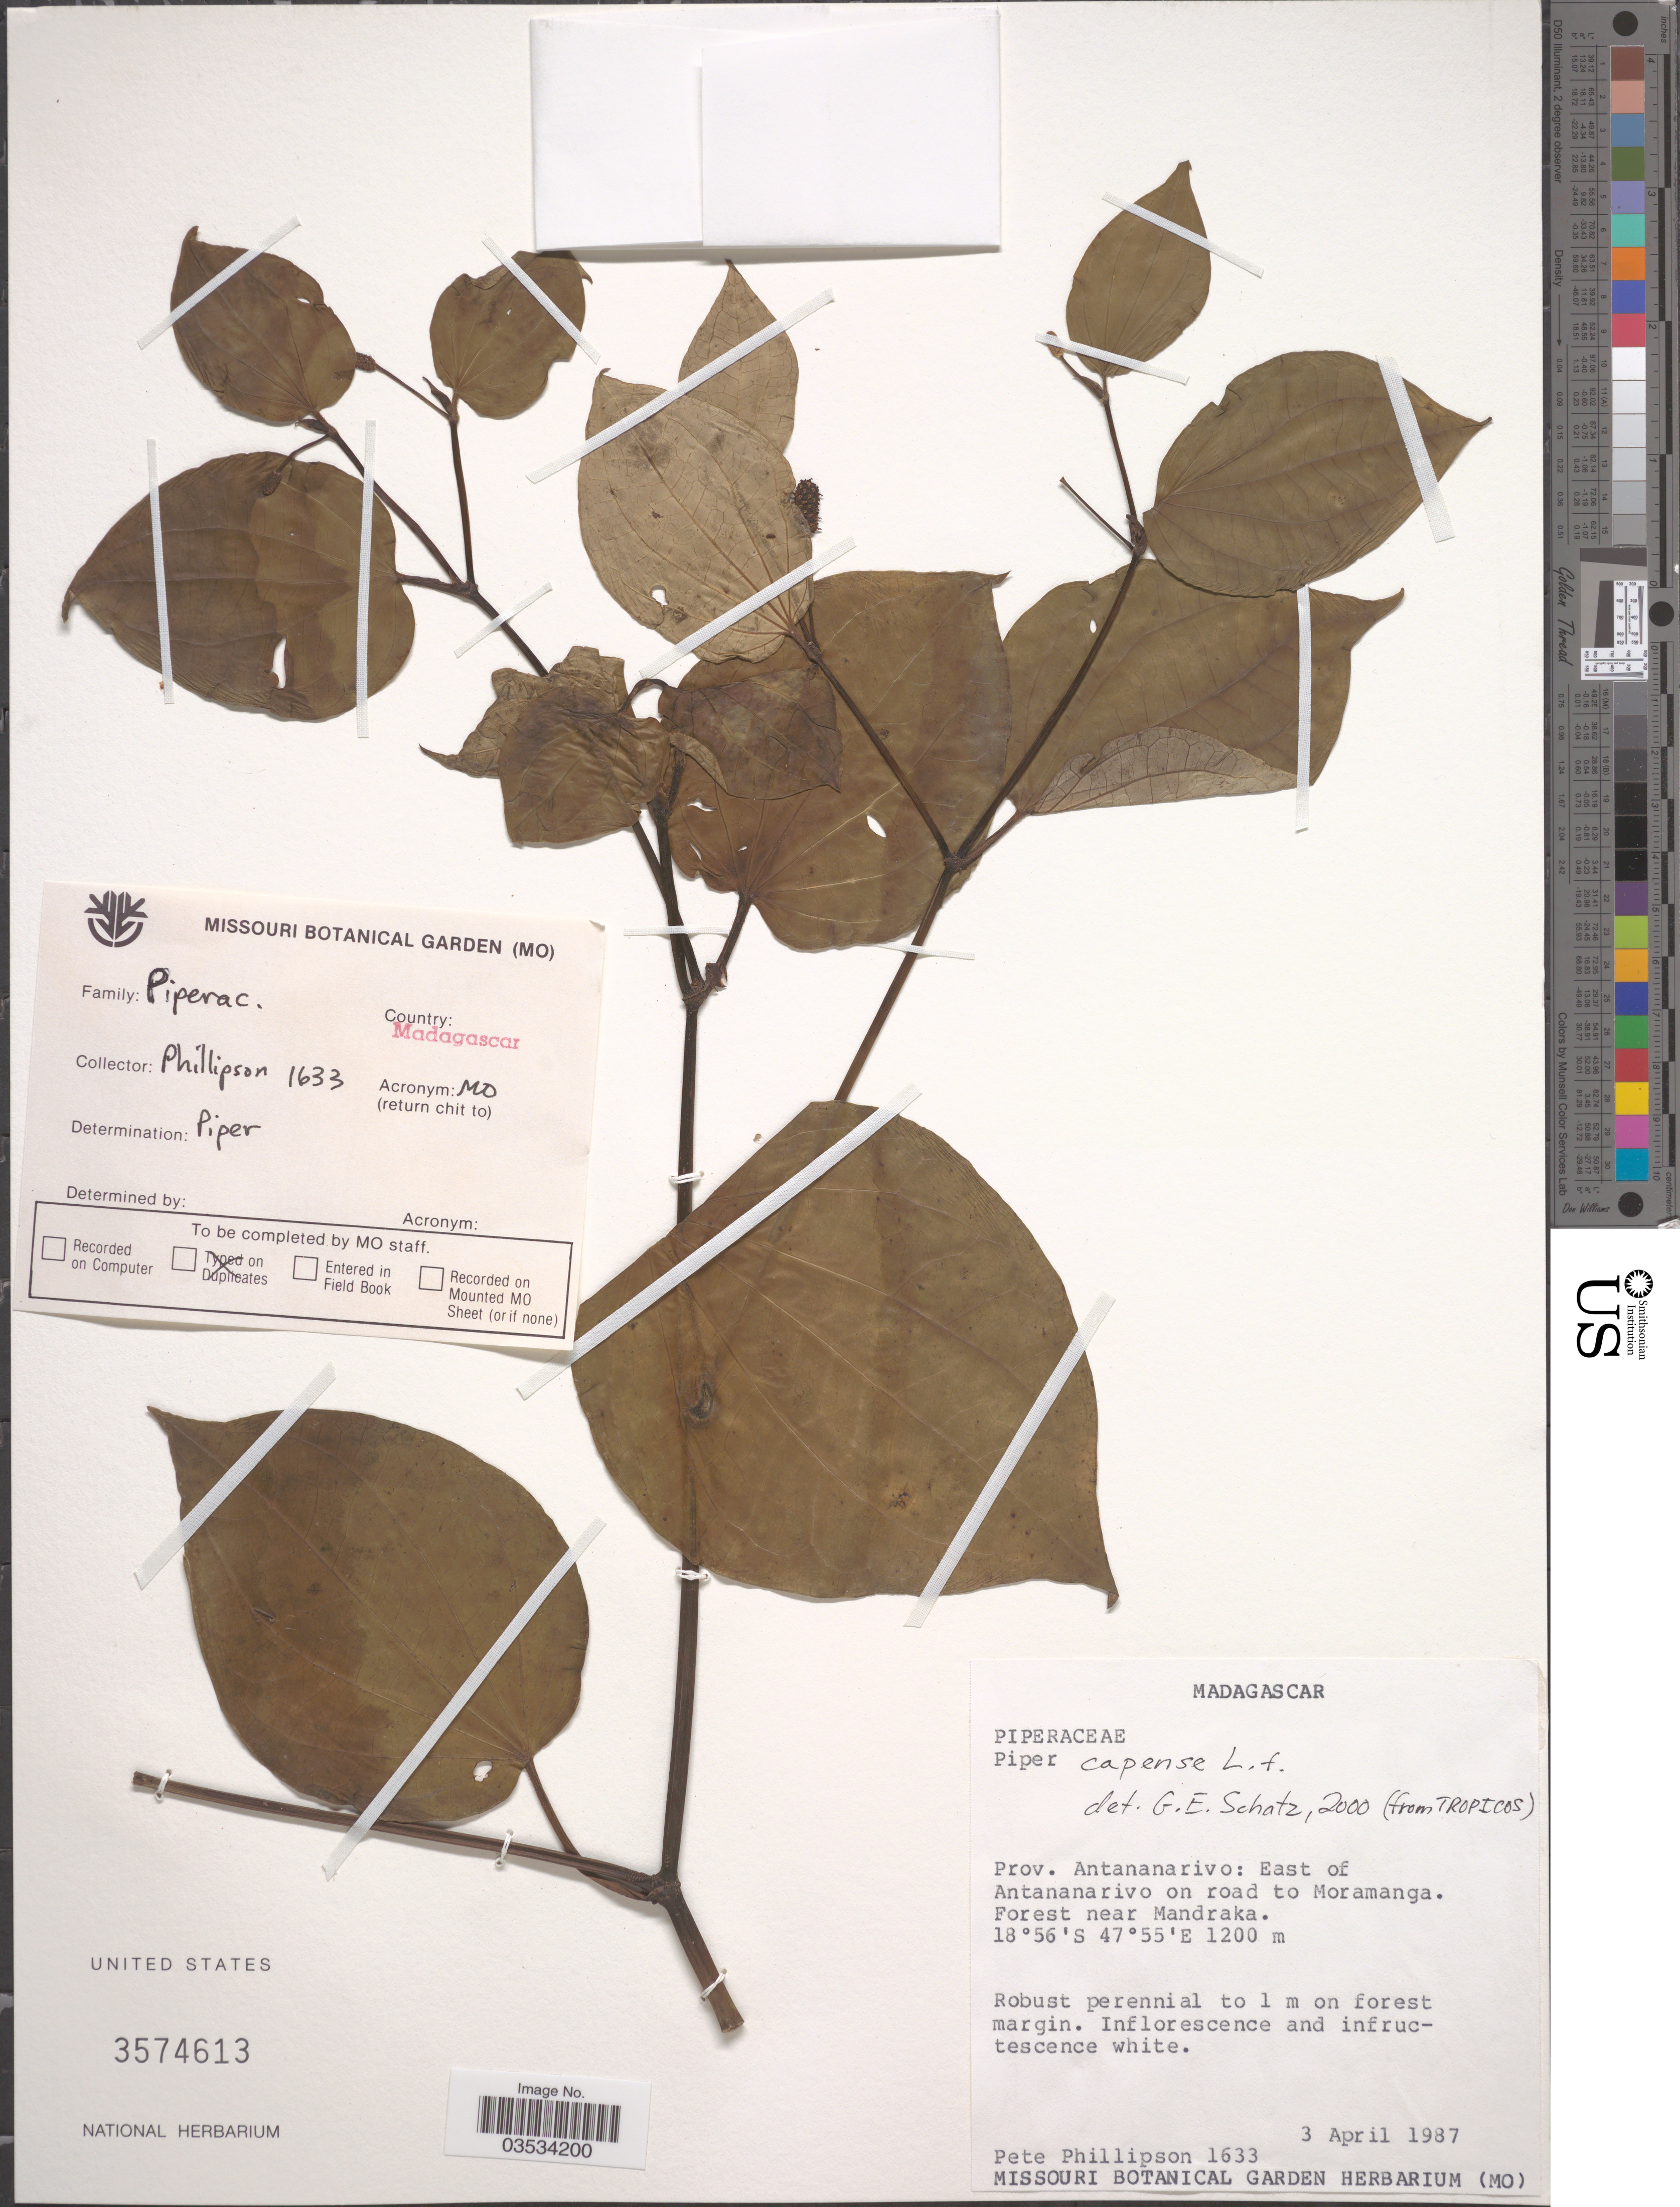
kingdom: Plantae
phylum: Tracheophyta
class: Magnoliopsida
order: Piperales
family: Piperaceae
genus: Piper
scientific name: Piper capense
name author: L. f.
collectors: P. B. Phillipson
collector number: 1633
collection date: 1987-04-03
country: Madagascar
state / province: Analamanga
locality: East of Antananarivo on road to Moramanga. Near Mandraka.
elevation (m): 1200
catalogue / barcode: US 3574613